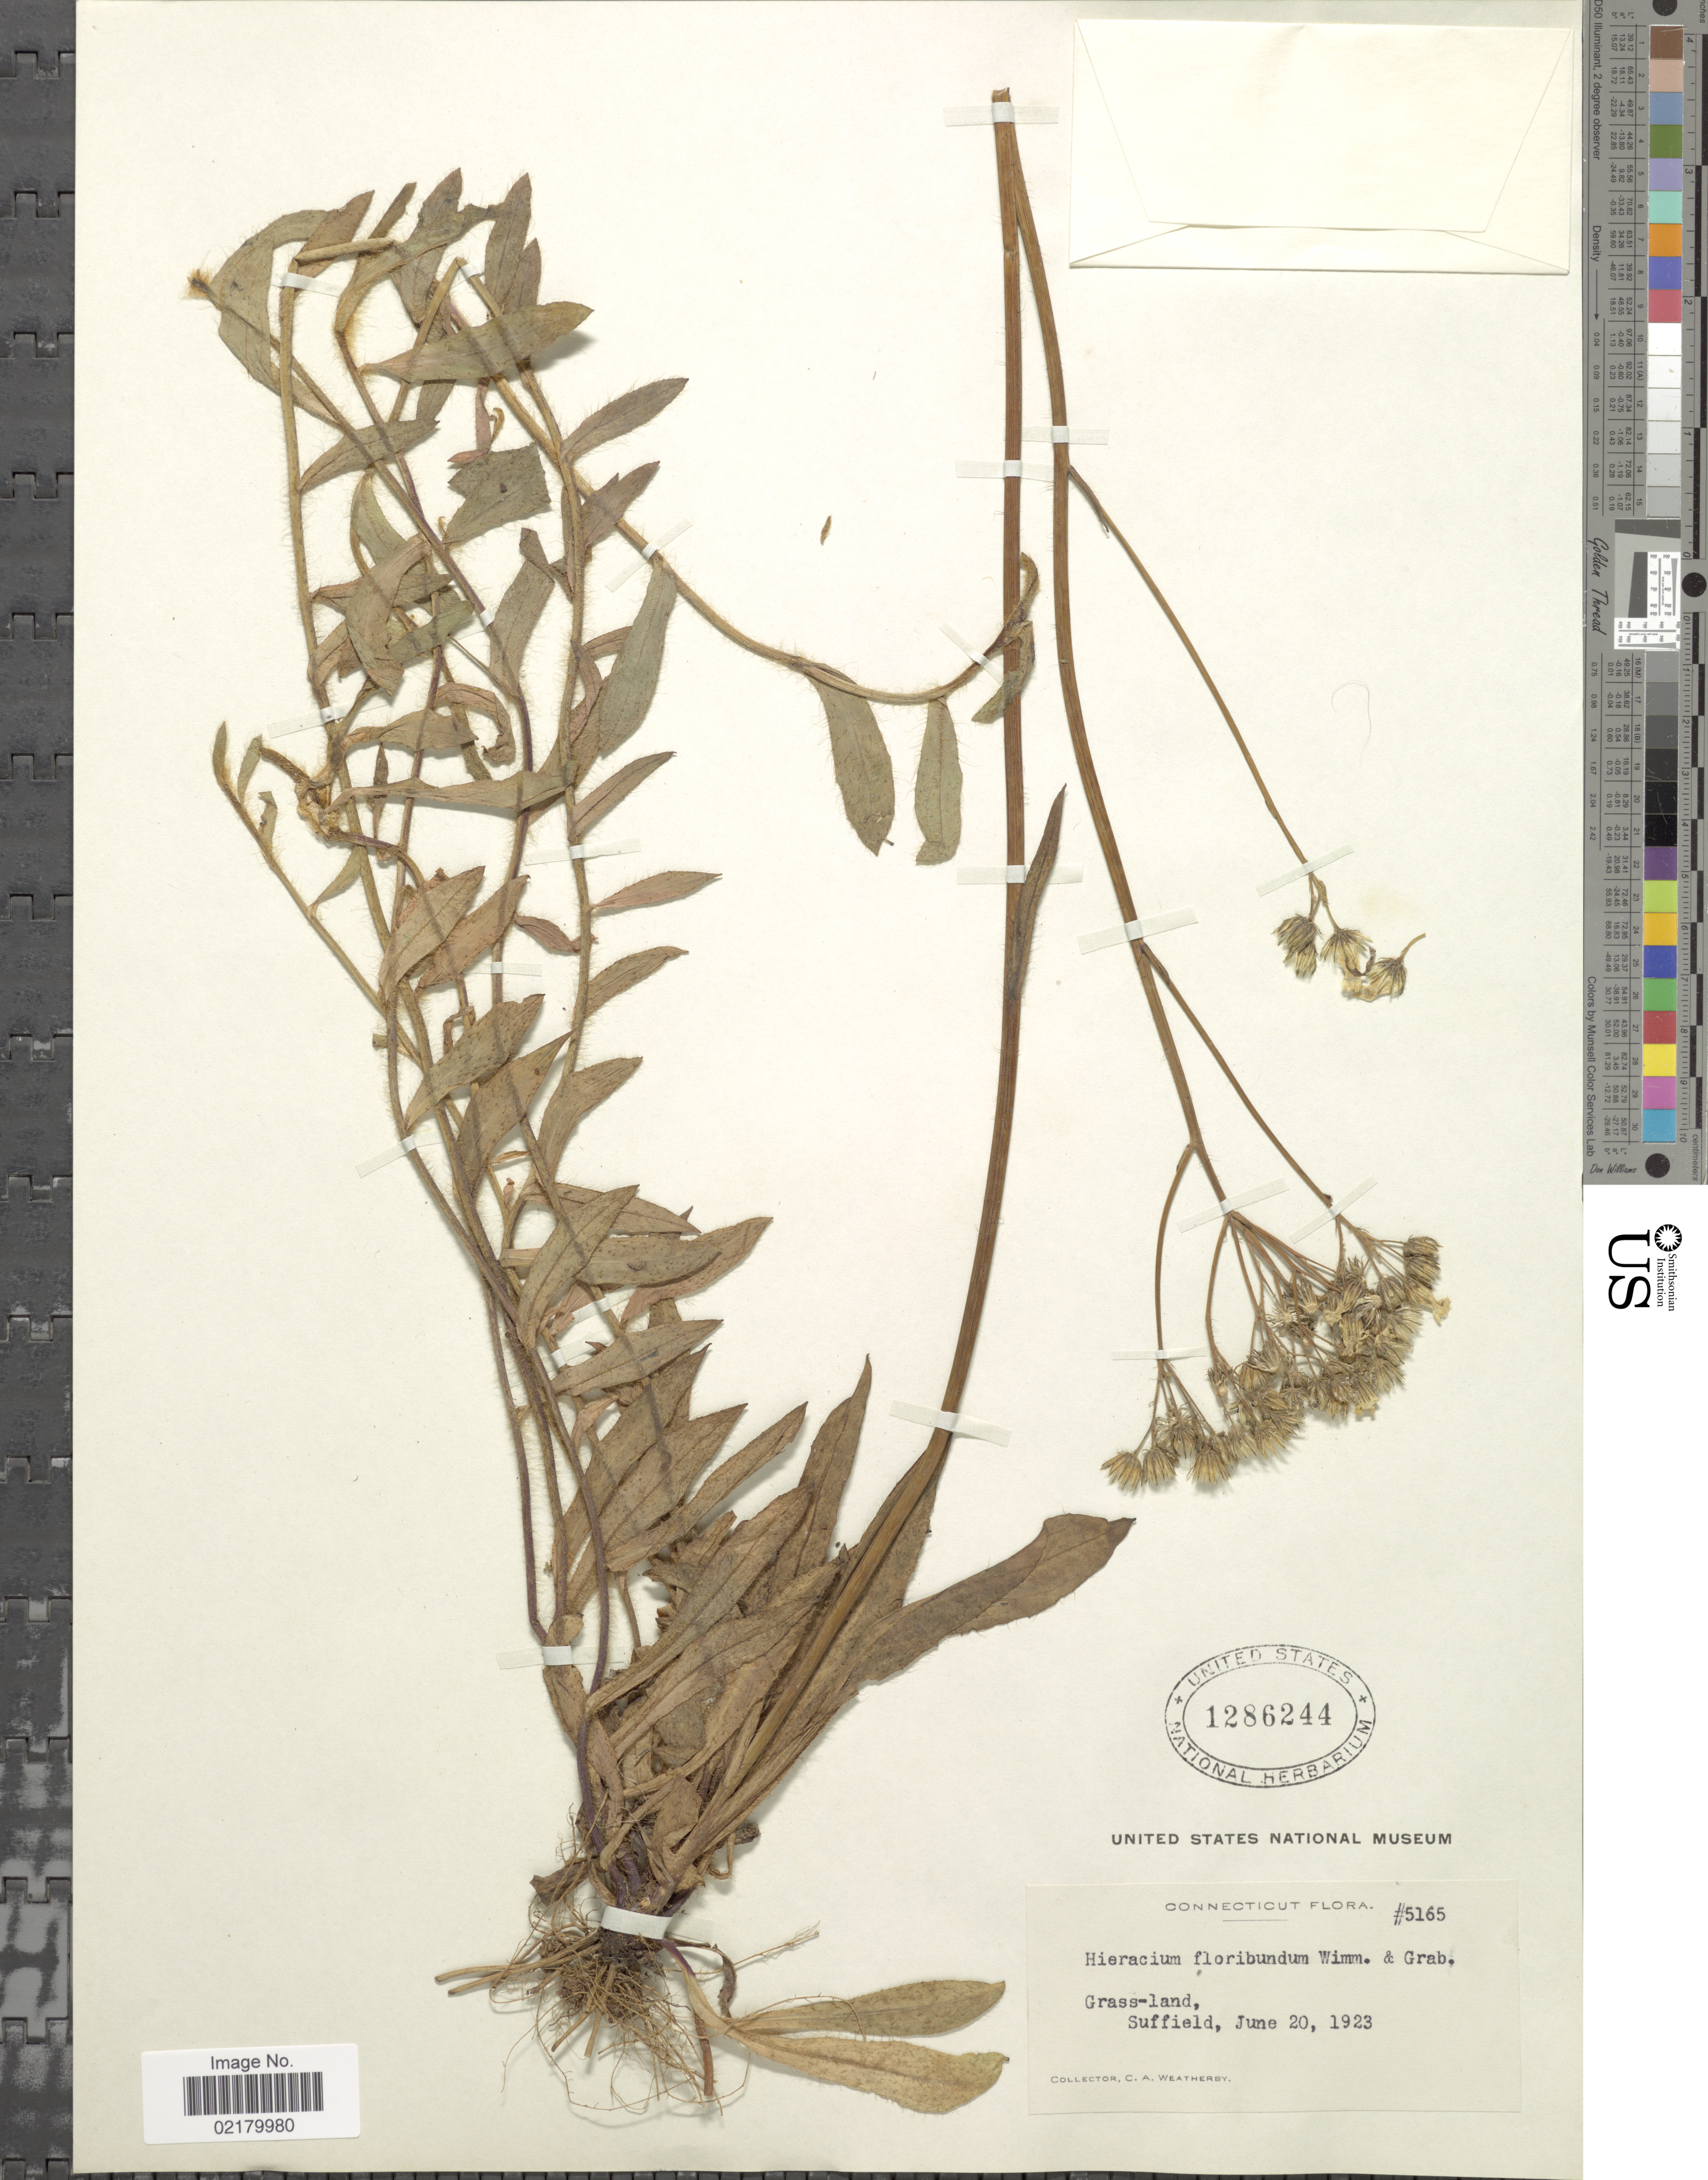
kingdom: Plantae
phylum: Tracheophyta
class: Magnoliopsida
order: Asterales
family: Asteraceae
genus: Pilosella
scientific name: Pilosella floribunda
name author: (Wimm. & Grab.) Fr. a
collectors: C. A. Weatherby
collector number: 5165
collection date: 1923-06-20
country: United States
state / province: Connecticut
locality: Grass-lands, Suffield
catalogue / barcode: US 1286244